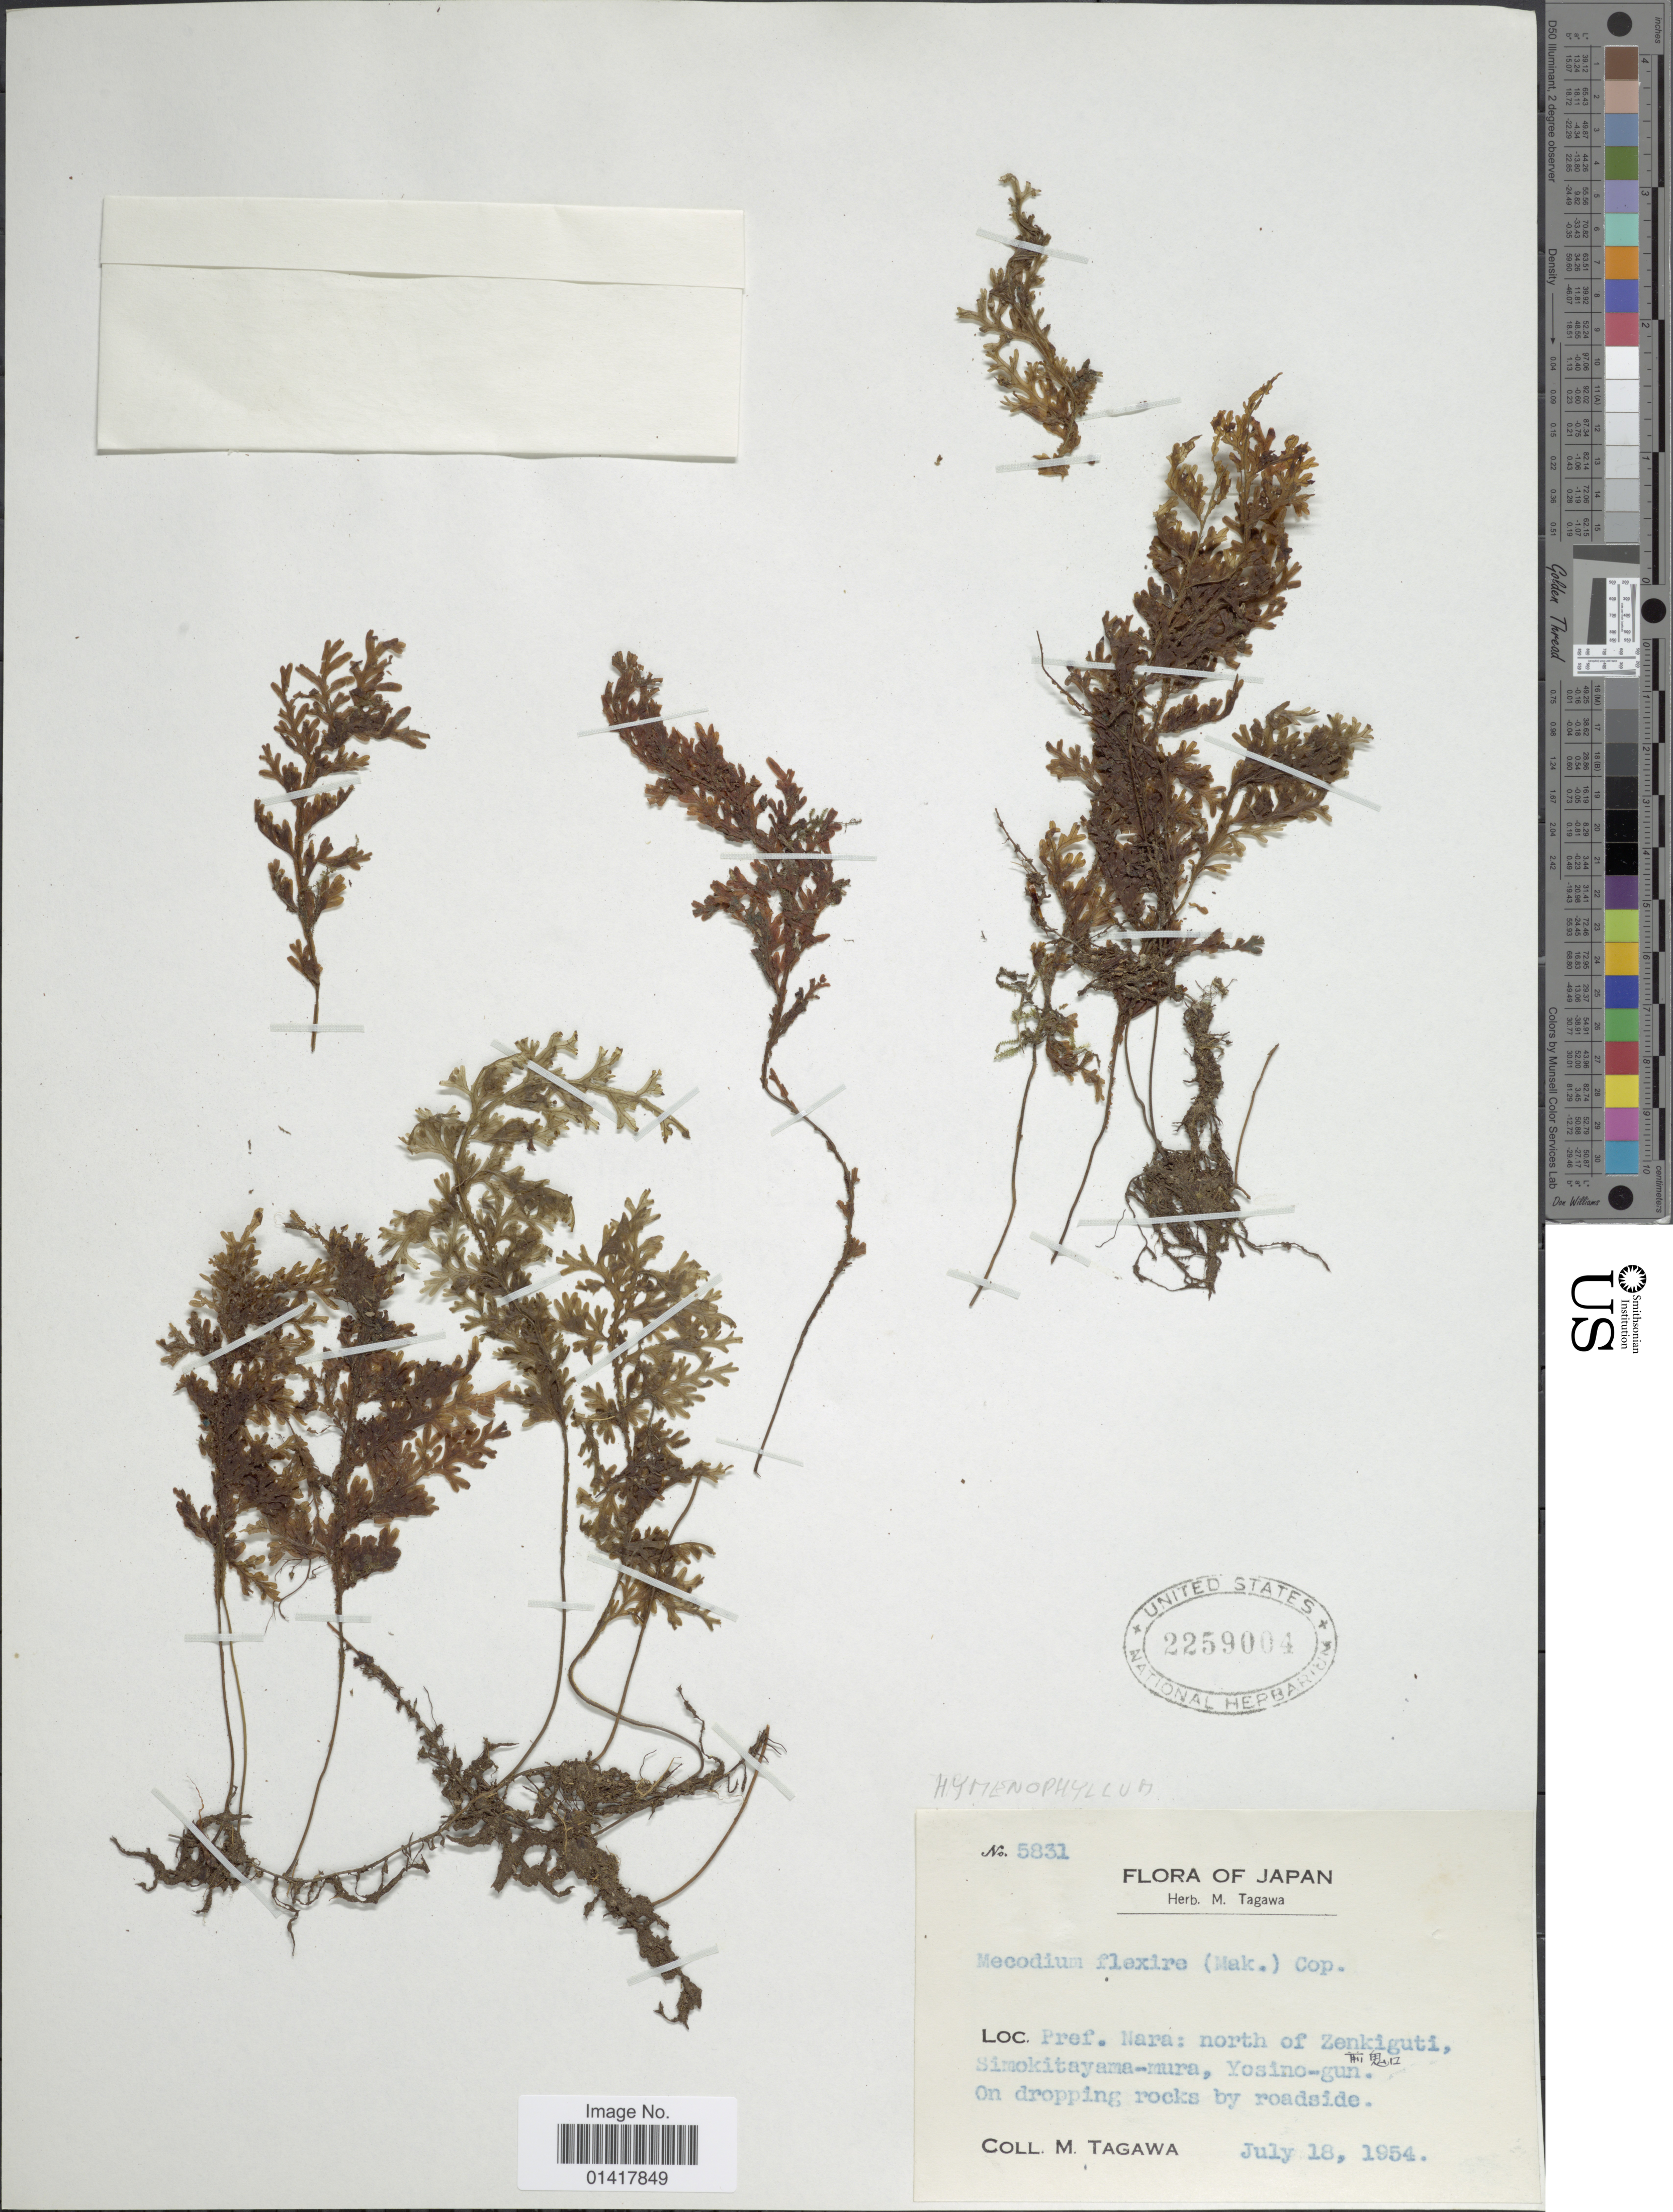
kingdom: Plantae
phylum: Tracheophyta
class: Polypodiopsida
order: Hymenophyllales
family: Hymenophyllaceae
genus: Hymenophyllum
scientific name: Hymenophyllum flexile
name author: Makino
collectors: M. Tagawa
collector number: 5831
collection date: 1954-07-18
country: Japan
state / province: Nara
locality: North of Zenkiguti, Simokitayama-mura, Yosino-gun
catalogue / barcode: US 2259004